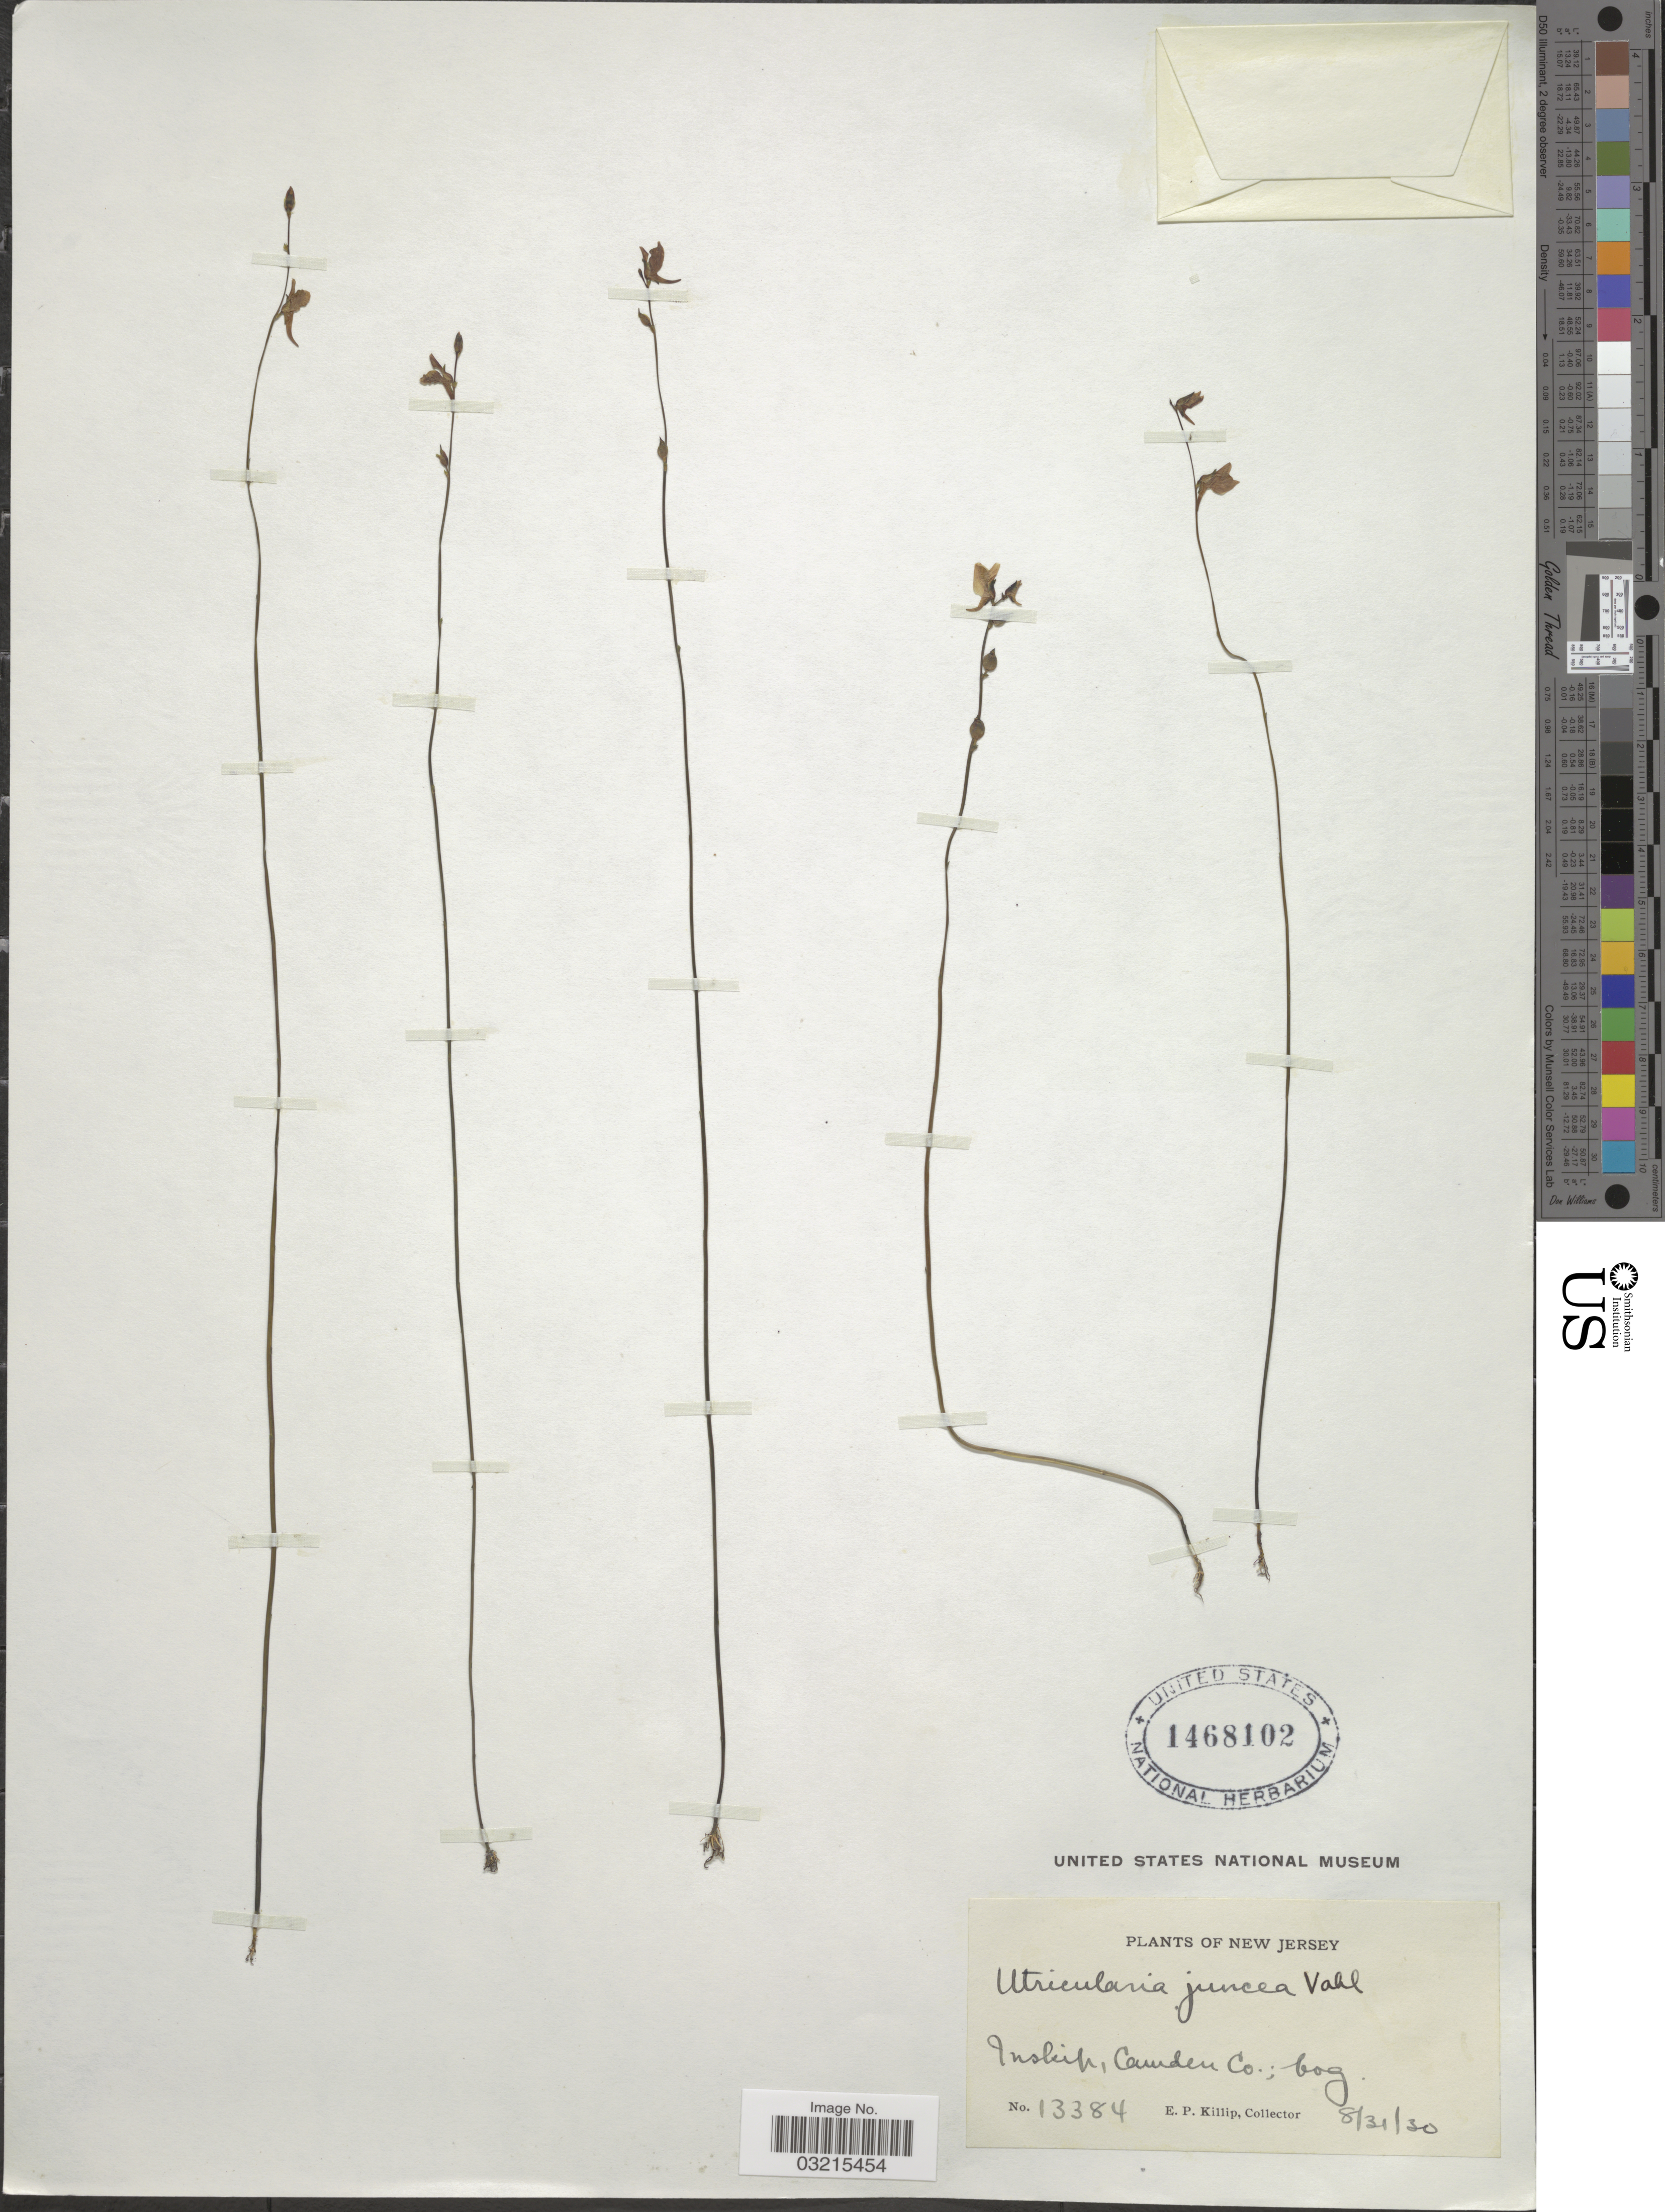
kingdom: Plantae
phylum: Tracheophyta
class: Magnoliopsida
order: Lamiales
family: Lentibulariaceae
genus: Utricularia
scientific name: Utricularia juncea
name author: Vahl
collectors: E. P. Killip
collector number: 13384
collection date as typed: Transcribed d/m/y: 31/8/30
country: United States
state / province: New Jersey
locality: Inskip, Camden Co.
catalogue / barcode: US 1468102